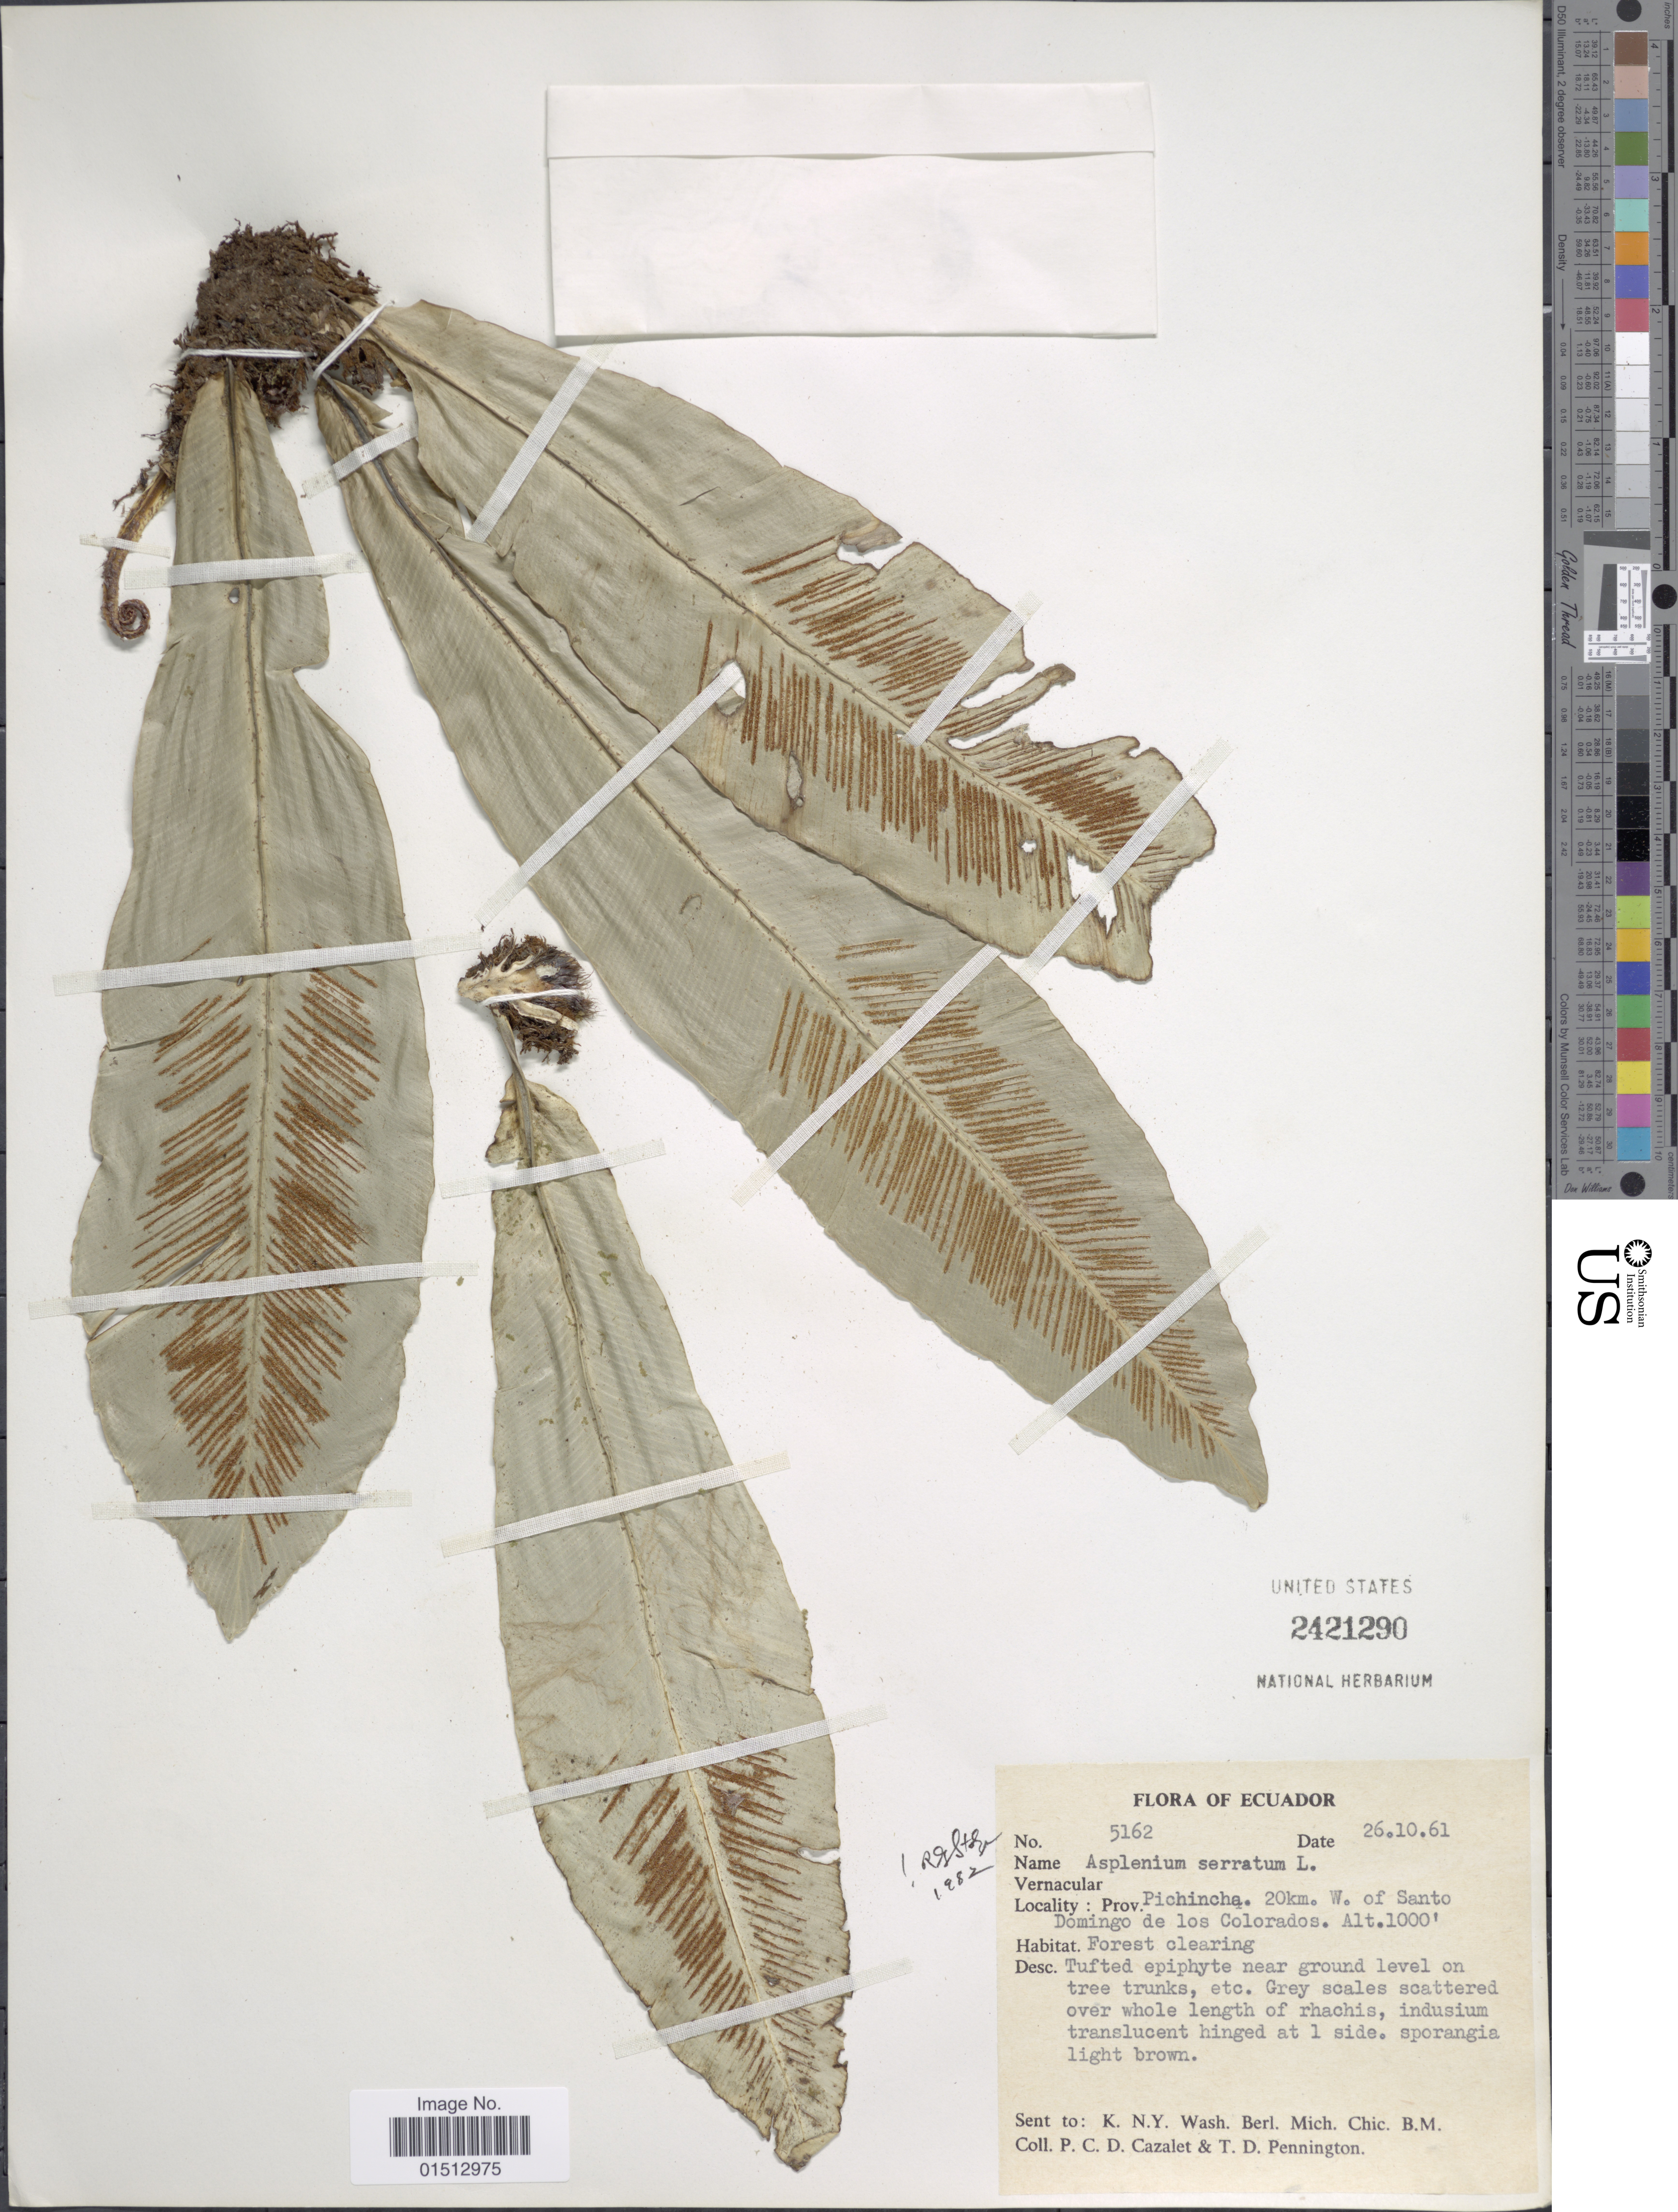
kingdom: Plantae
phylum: Tracheophyta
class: Polypodiopsida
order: Polypodiales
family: Aspleniaceae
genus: Asplenium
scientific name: Asplenium serratum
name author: L.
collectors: P. C. D. Cazalet & T. D. Pennington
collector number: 5162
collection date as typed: Transcribed d/m/y: 26/10/61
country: Ecuador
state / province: Pichincha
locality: Ecuador, Prov, Pichincha. 20 km. W, of Santo Domingo de los Colorados.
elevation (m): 305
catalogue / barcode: US 2421290